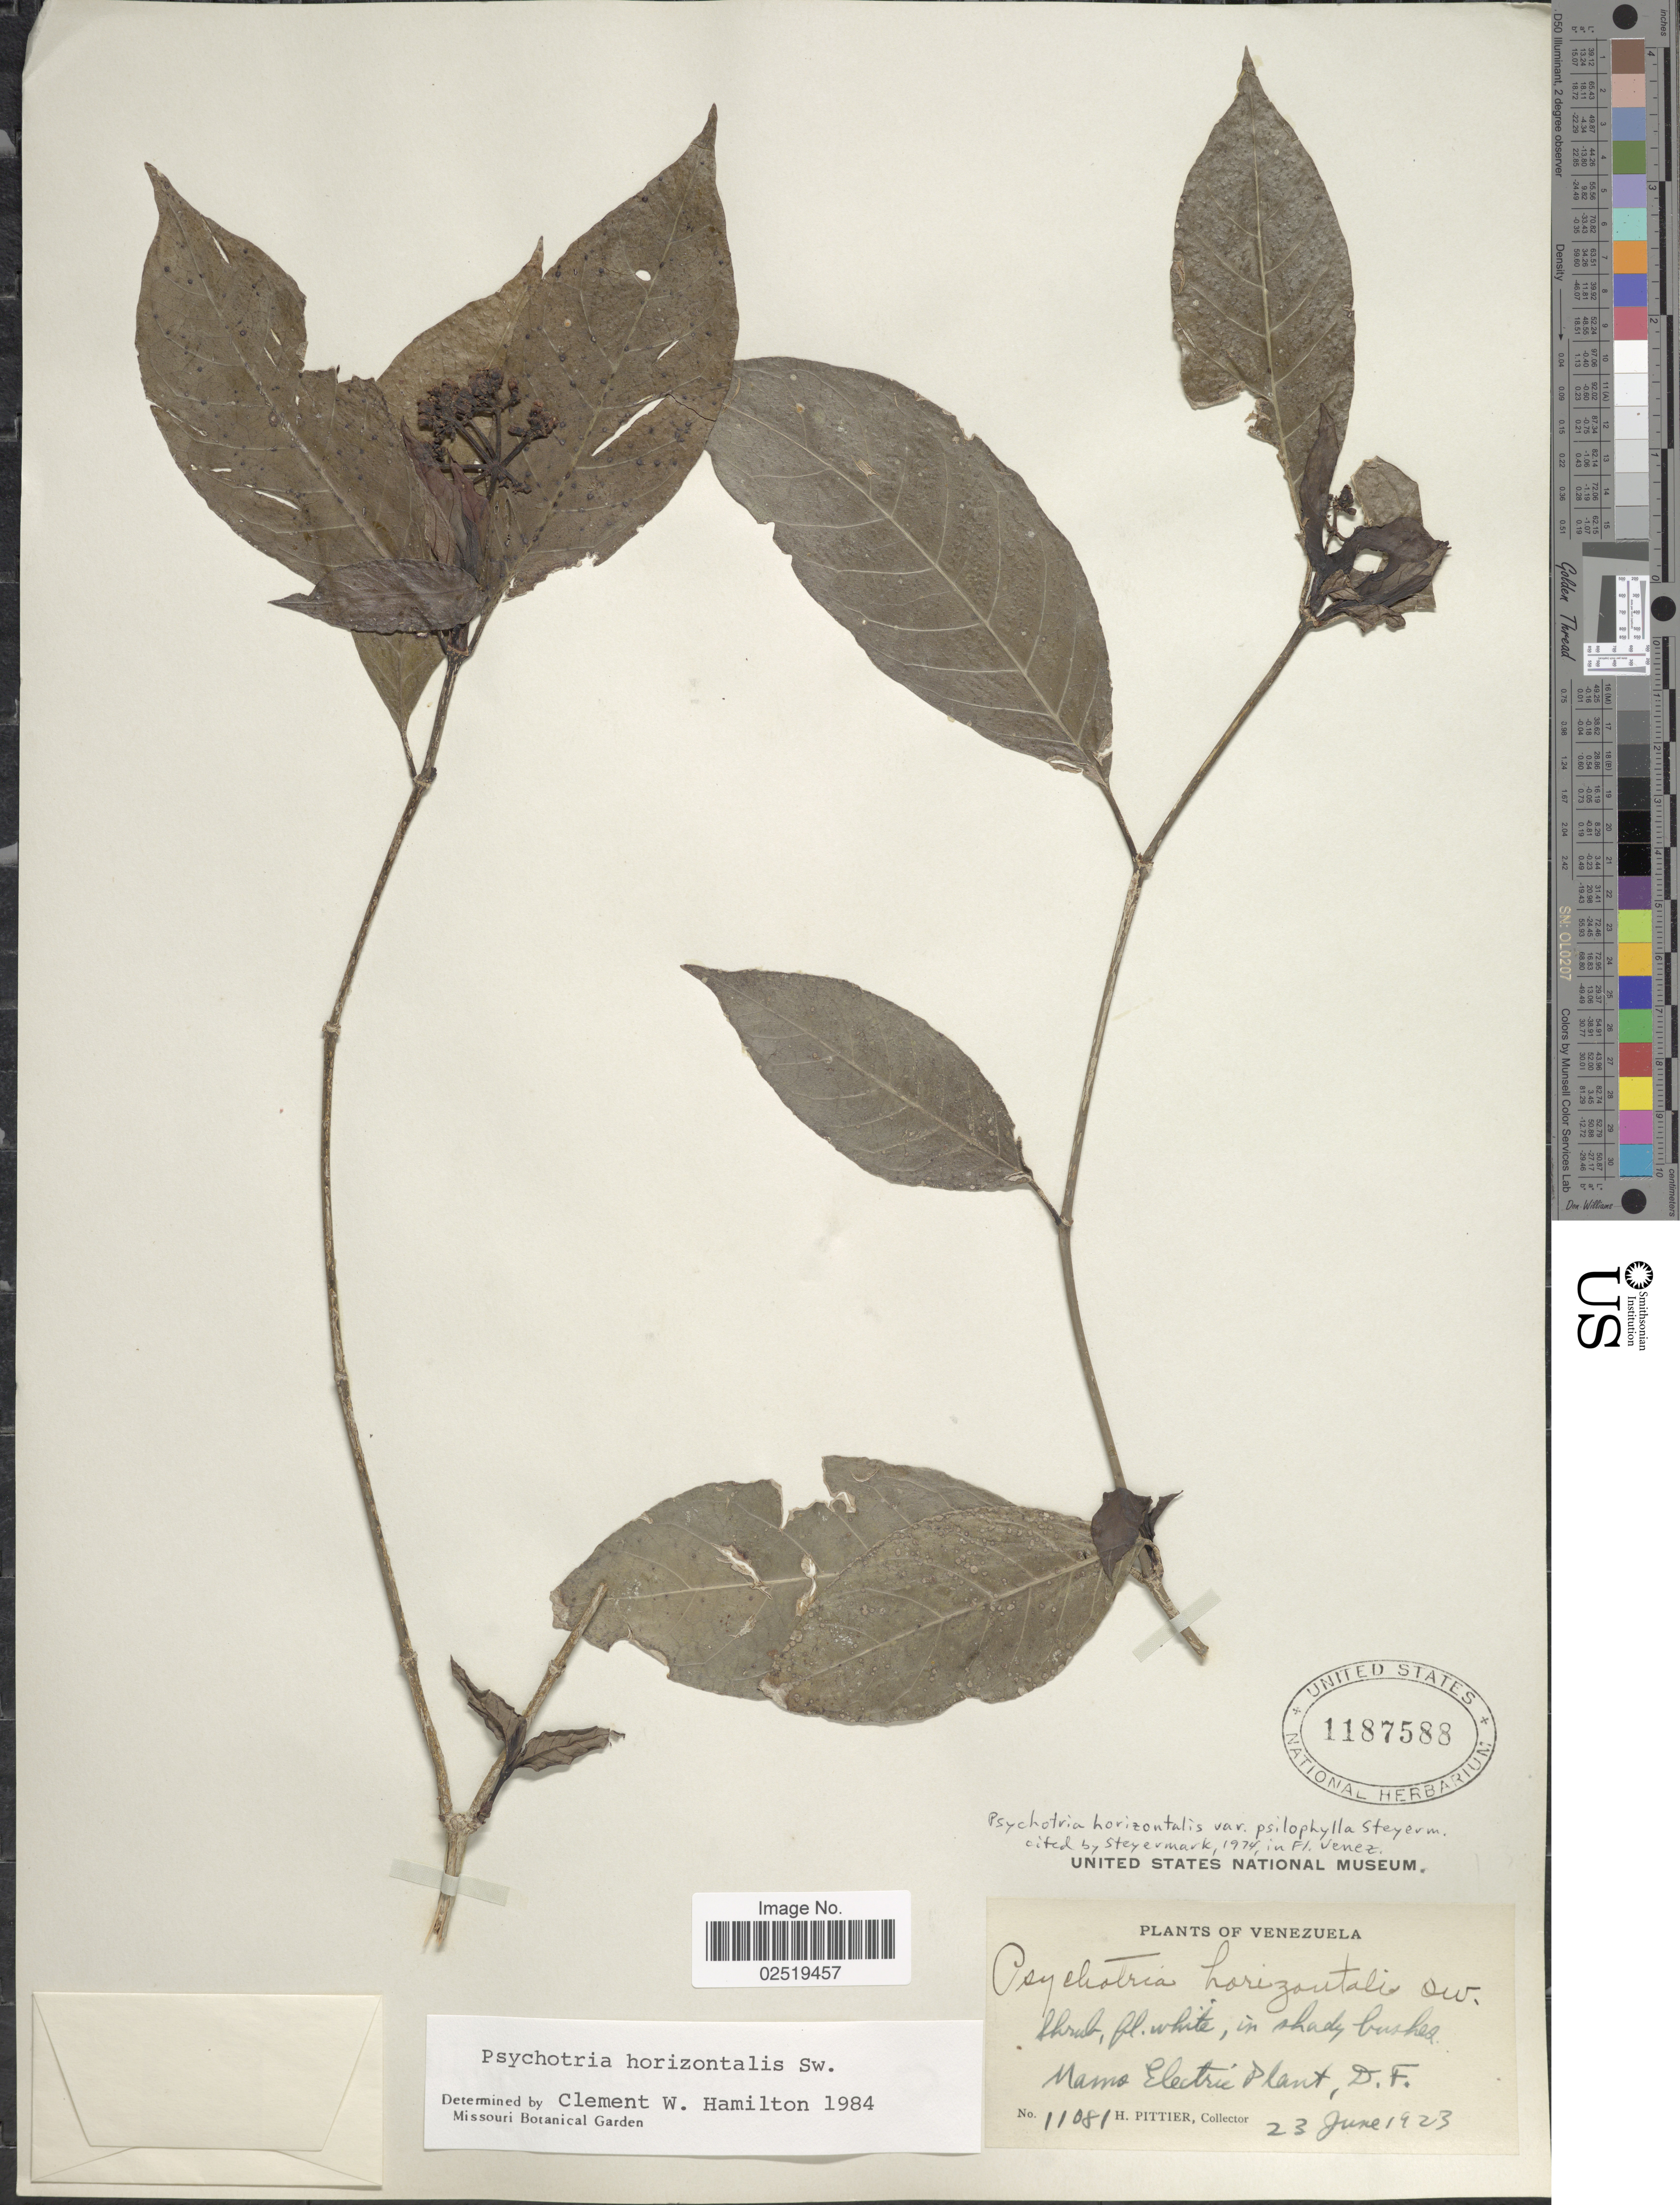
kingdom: Plantae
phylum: Tracheophyta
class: Magnoliopsida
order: Gentianales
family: Rubiaceae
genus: Psychotria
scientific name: Psychotria horizontalis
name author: Sw.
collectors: H. F. Pittier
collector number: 11081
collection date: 1923-06-23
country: Venezuela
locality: Mamo Electric Plant, D.F.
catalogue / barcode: US 1187588